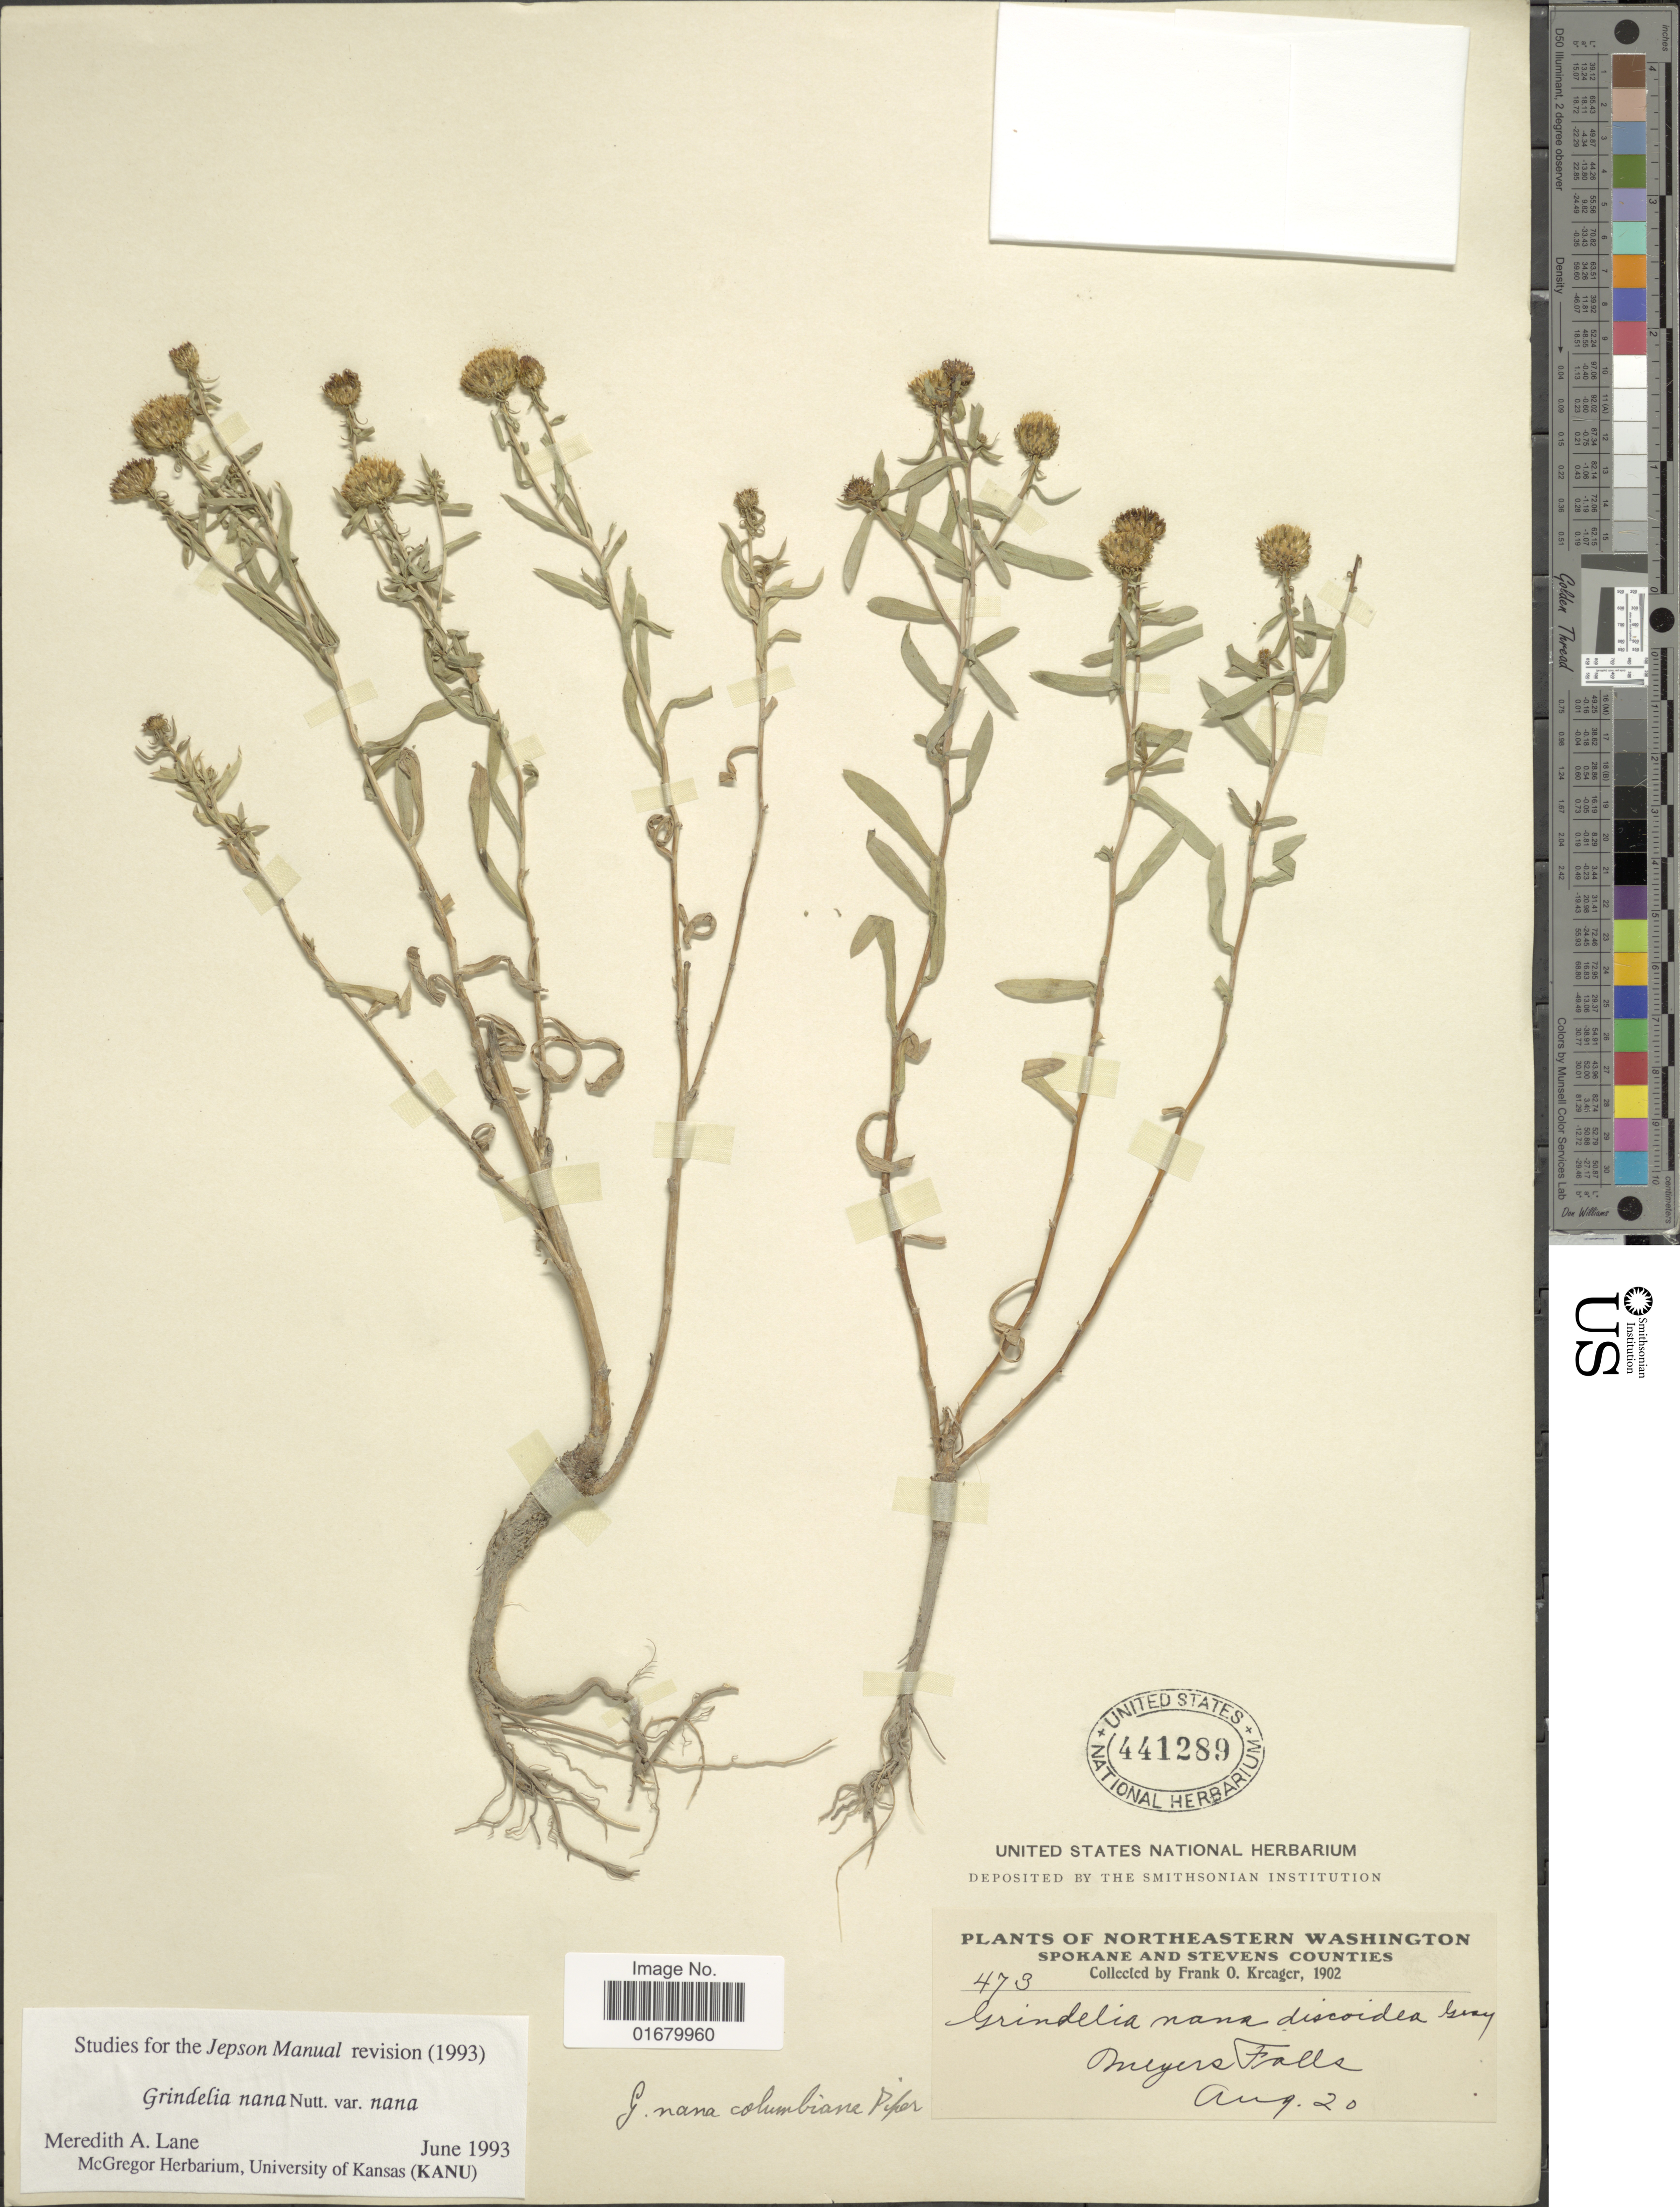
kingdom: Plantae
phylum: Tracheophyta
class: Magnoliopsida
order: Asterales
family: Asteraceae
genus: Grindelia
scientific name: Grindelia nana var. nana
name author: Nutt.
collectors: F. Kreager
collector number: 473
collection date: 1902-08-20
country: United States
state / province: Washington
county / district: Spokane / Stevens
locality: Northeastern Washington Spokane and Stevens Counties, Meyersfalls.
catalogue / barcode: US 441289